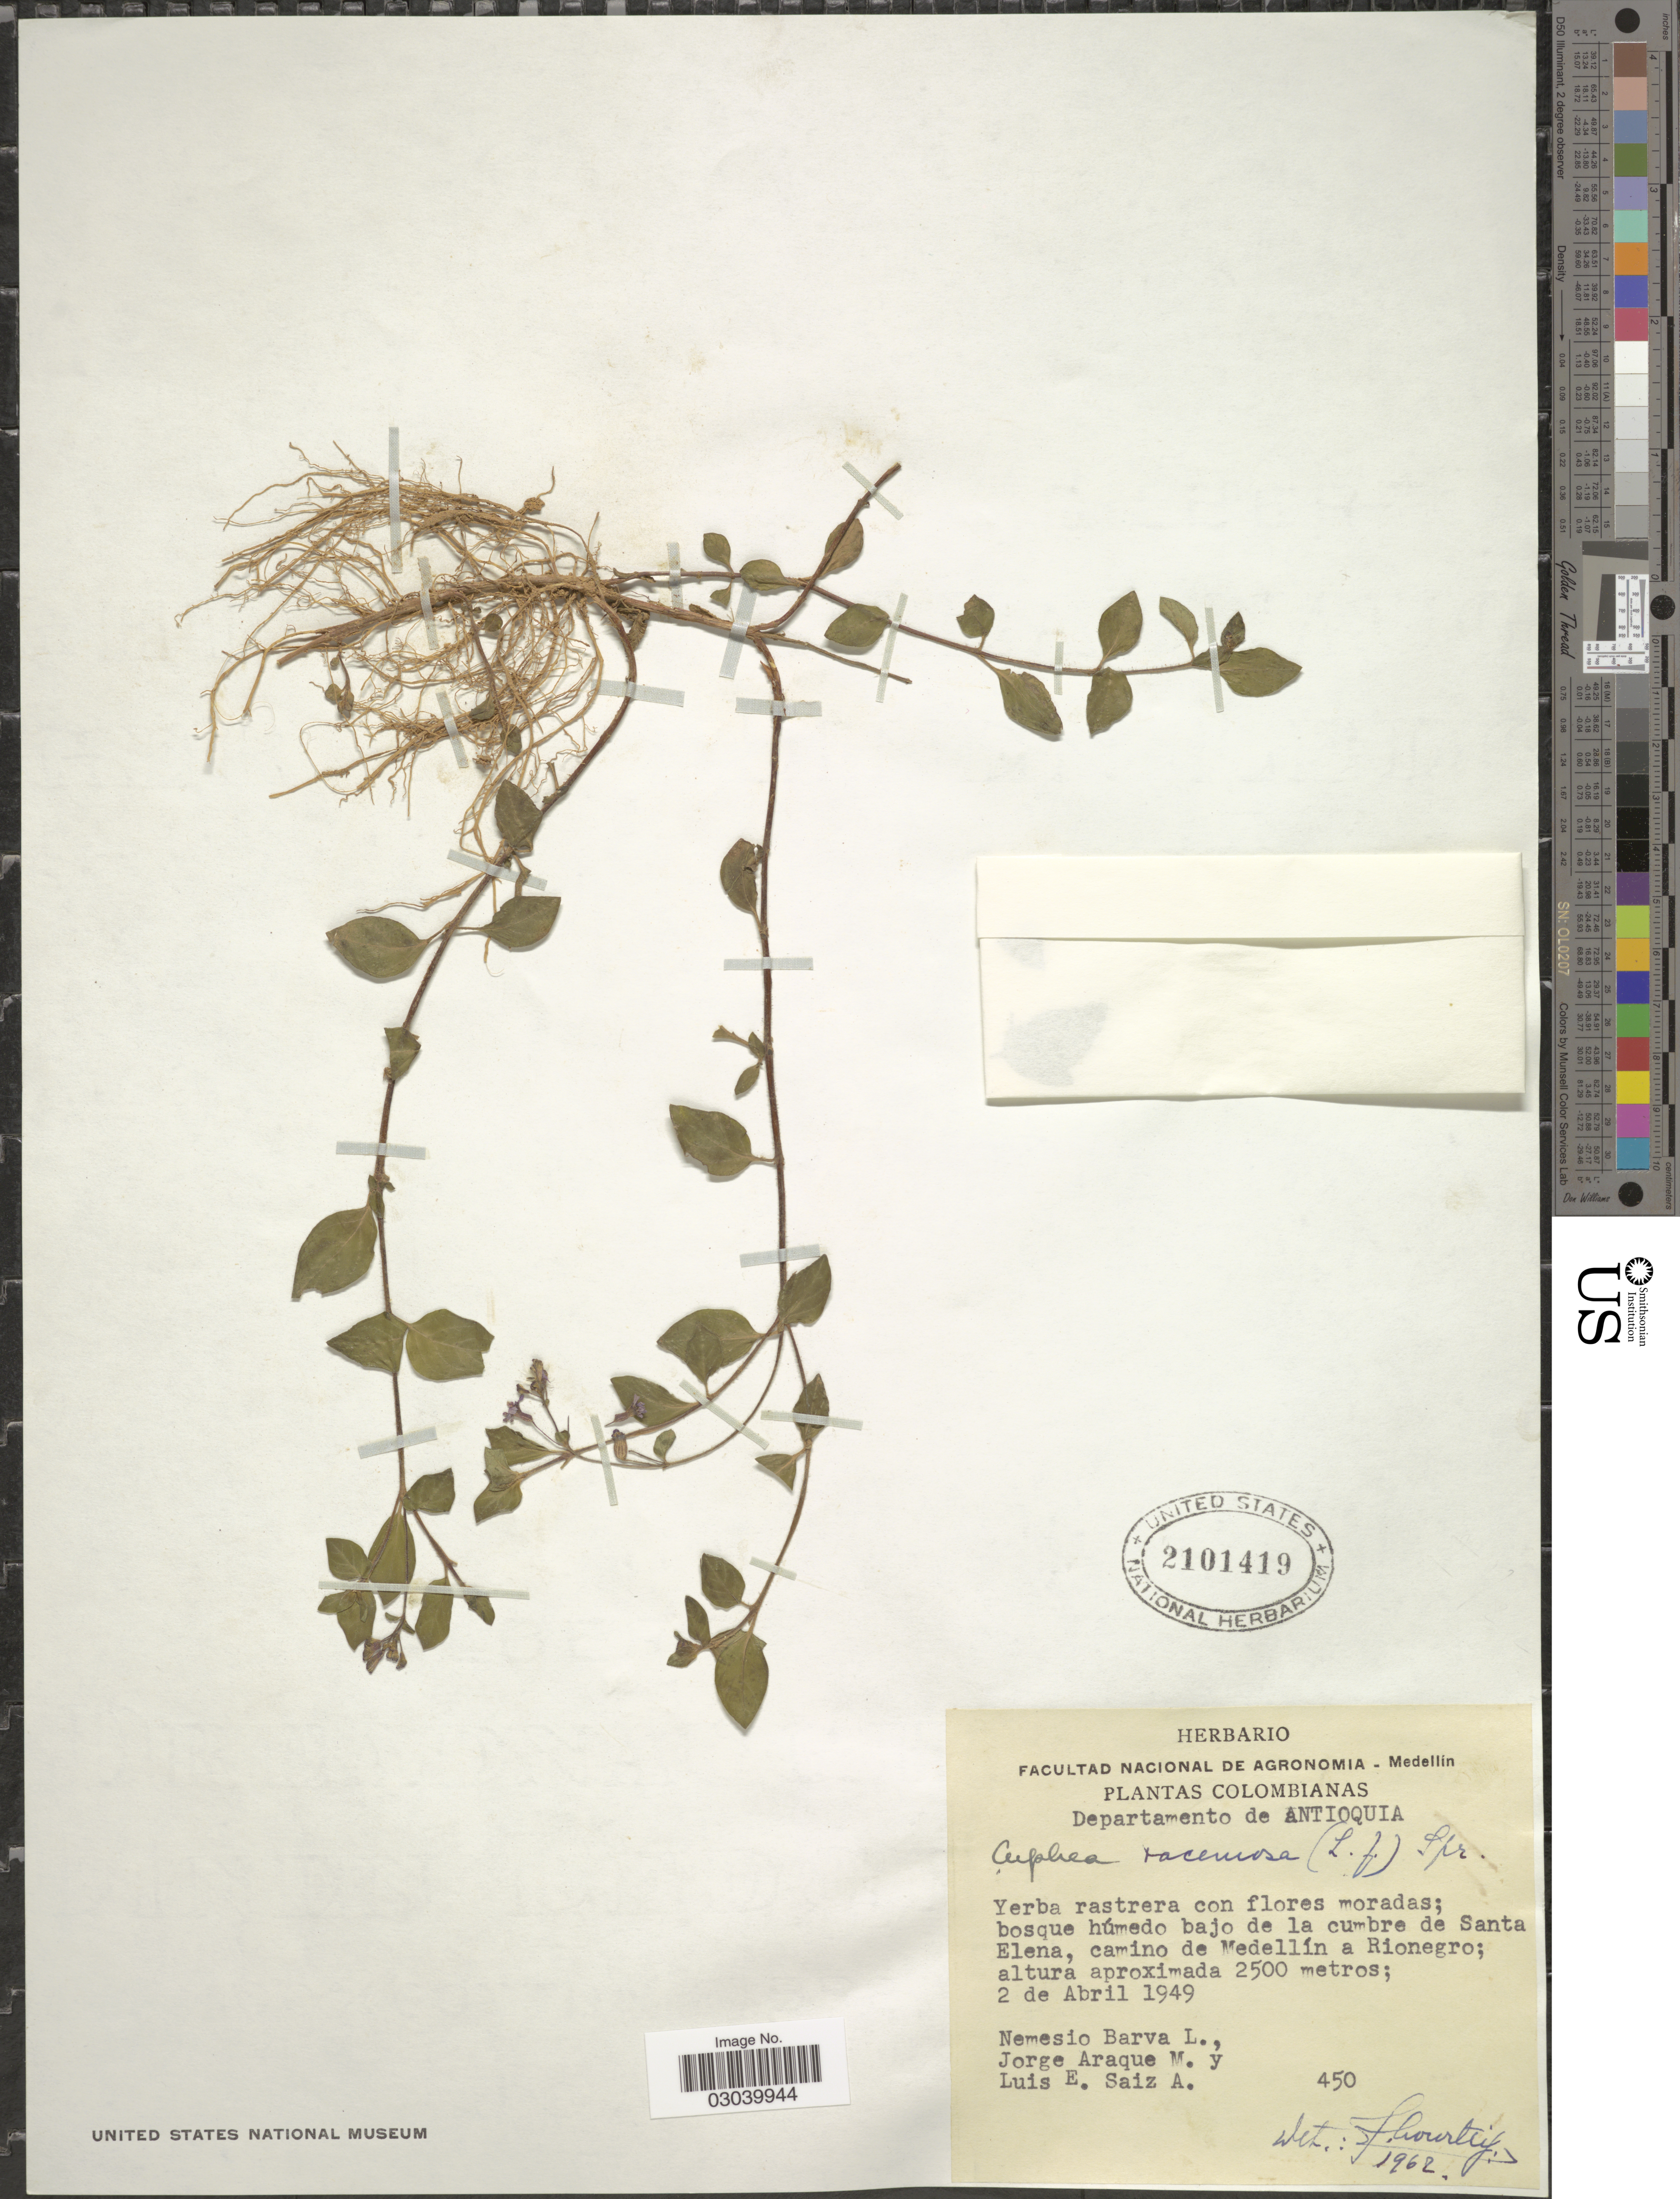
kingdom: Plantae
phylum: Tracheophyta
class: Magnoliopsida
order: Myrtales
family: Lythraceae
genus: Cuphea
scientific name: Cuphea racemosa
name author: (L. f.) Spreng.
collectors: N. Lopez, J. Araque Molina & L. Saiz A.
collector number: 450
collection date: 1949-04-02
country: Colombia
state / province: Antioquia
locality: Departamento de Antioquia, bosque húmedo bajo de la cumbre de Santa Elena, camino de Medellín a Rionegro.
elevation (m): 2500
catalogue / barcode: US 2101419